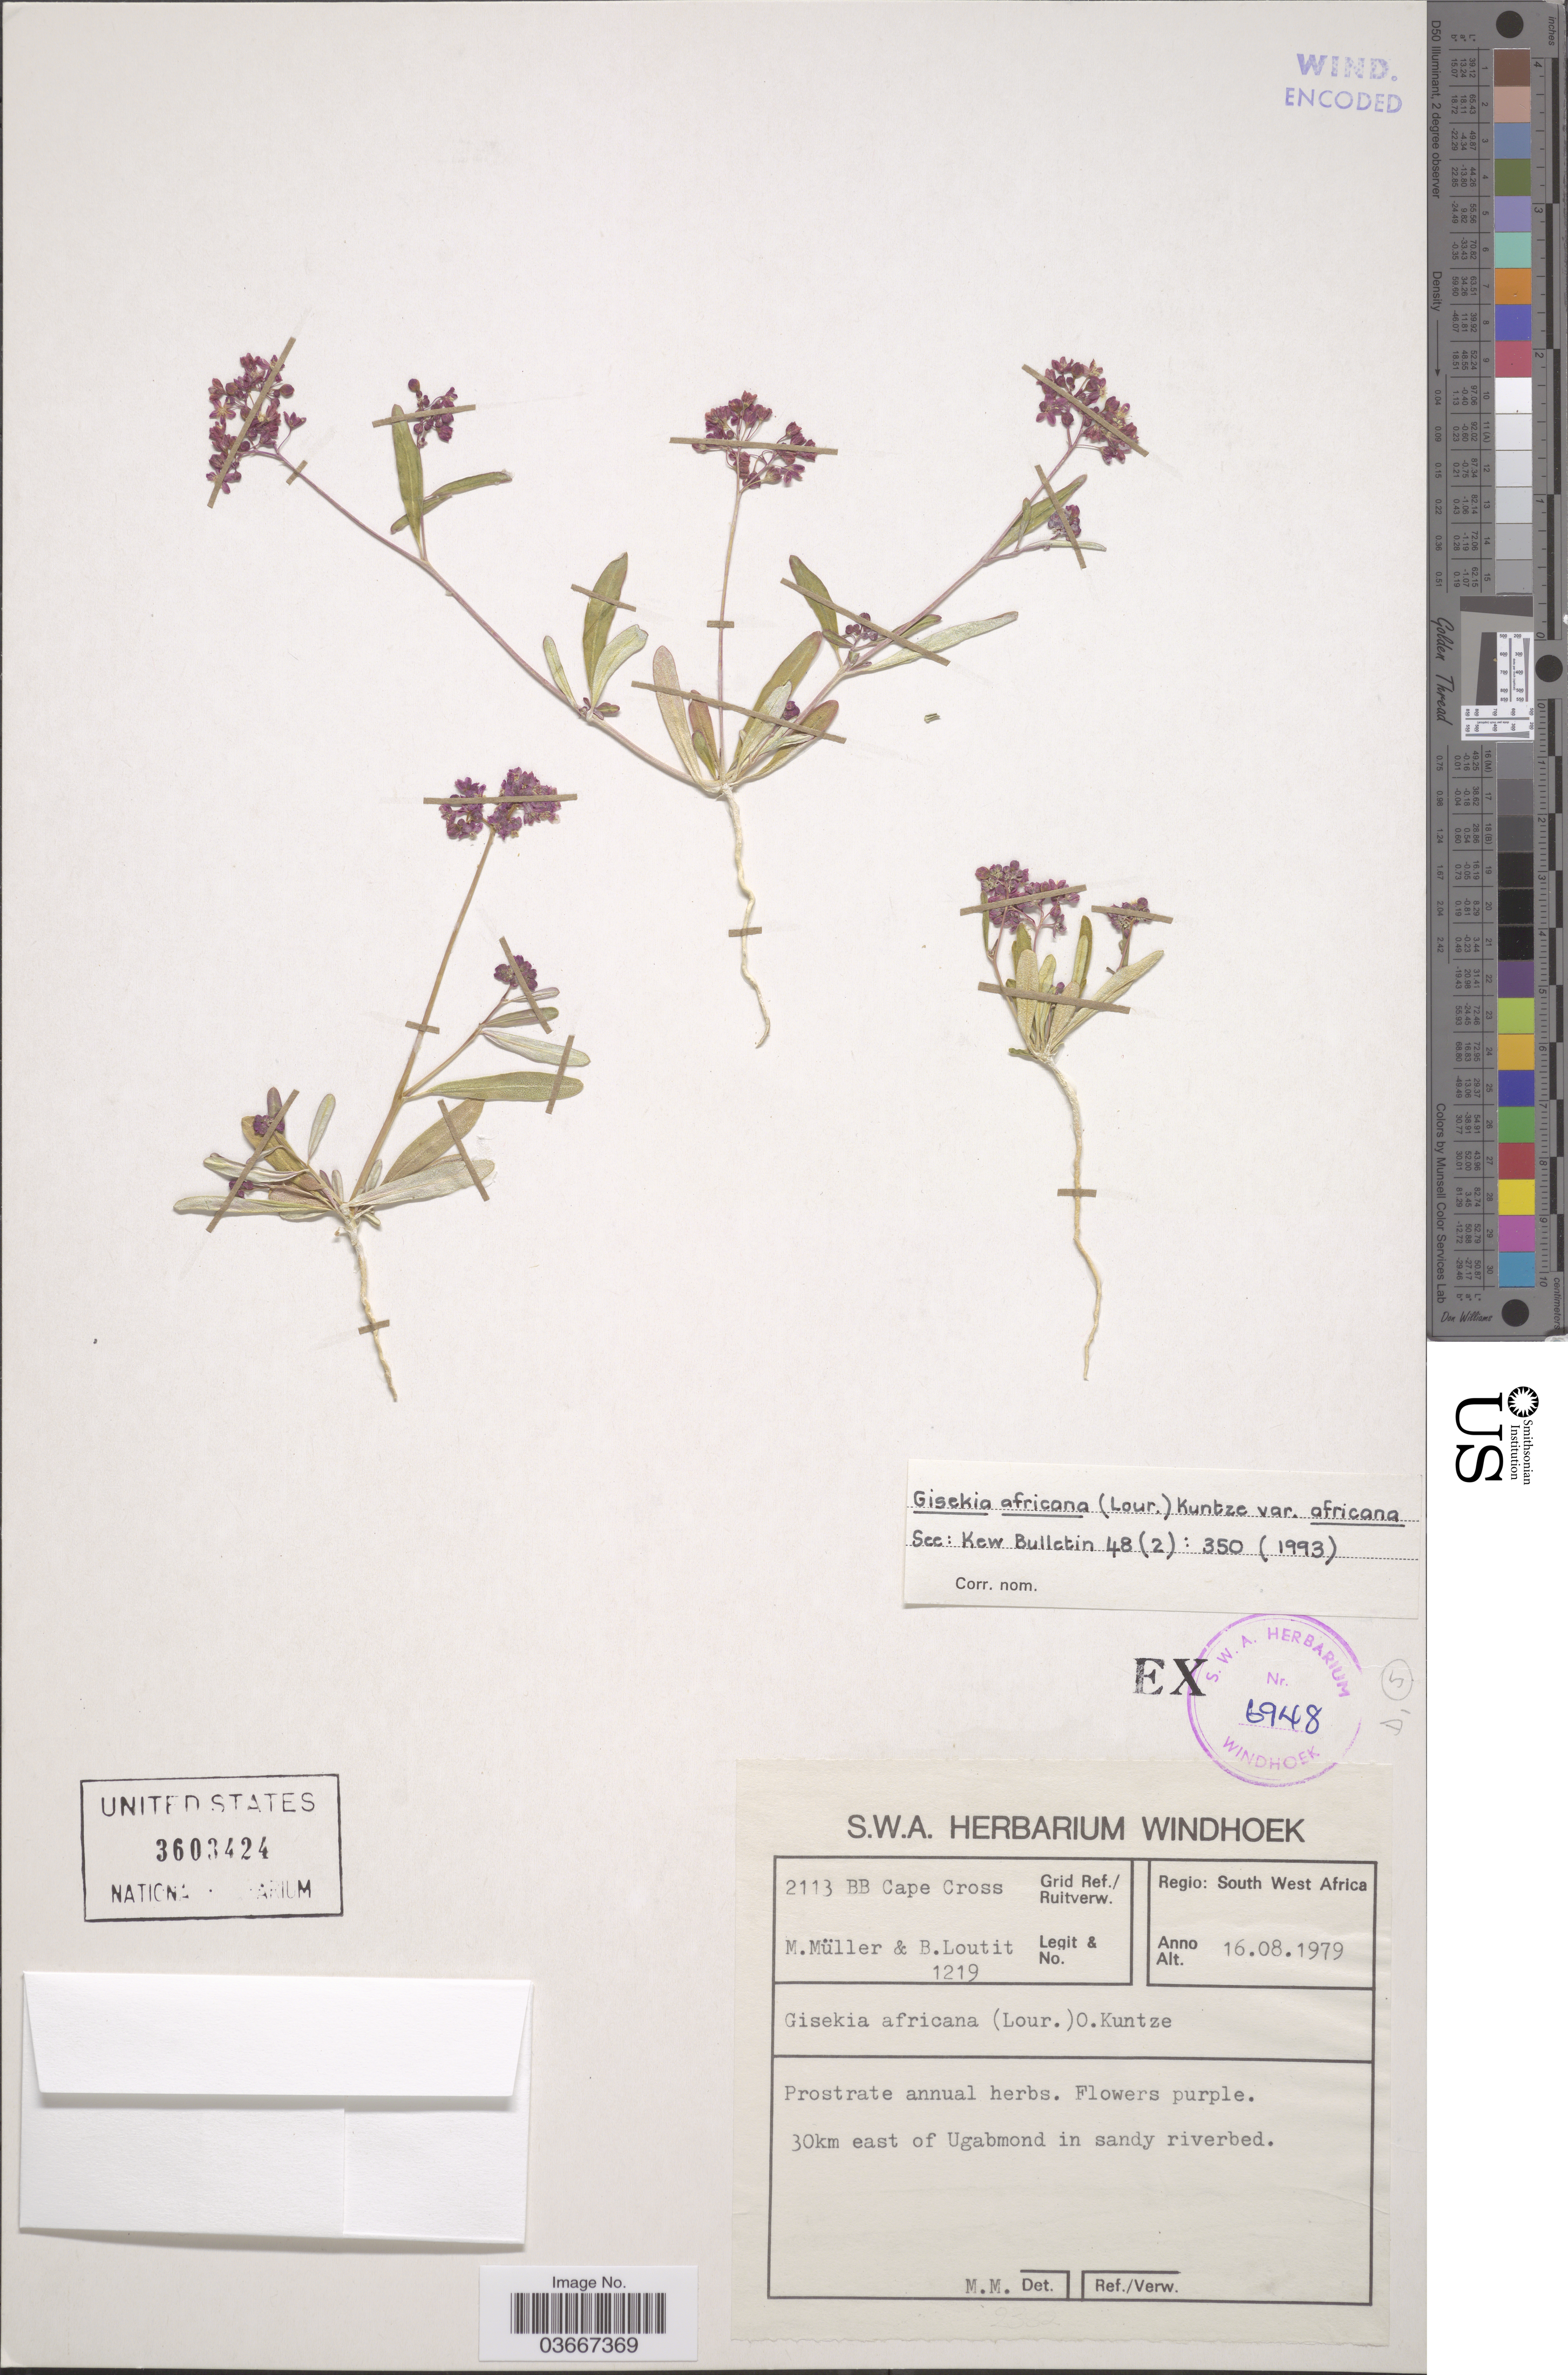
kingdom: Plantae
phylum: Tracheophyta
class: Magnoliopsida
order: Caryophyllales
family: Gisekiaceae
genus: Gisekia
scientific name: Gisekia africana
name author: Kuntze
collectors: M. Müller & B. Loutit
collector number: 1219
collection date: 1979-08-16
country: Namibia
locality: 2118 BB Cape Cross Grid Ref./ Ruitverw. Regio: South West Africa. 30km east of Ugabmond in sandy riverbed.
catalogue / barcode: US 3603424